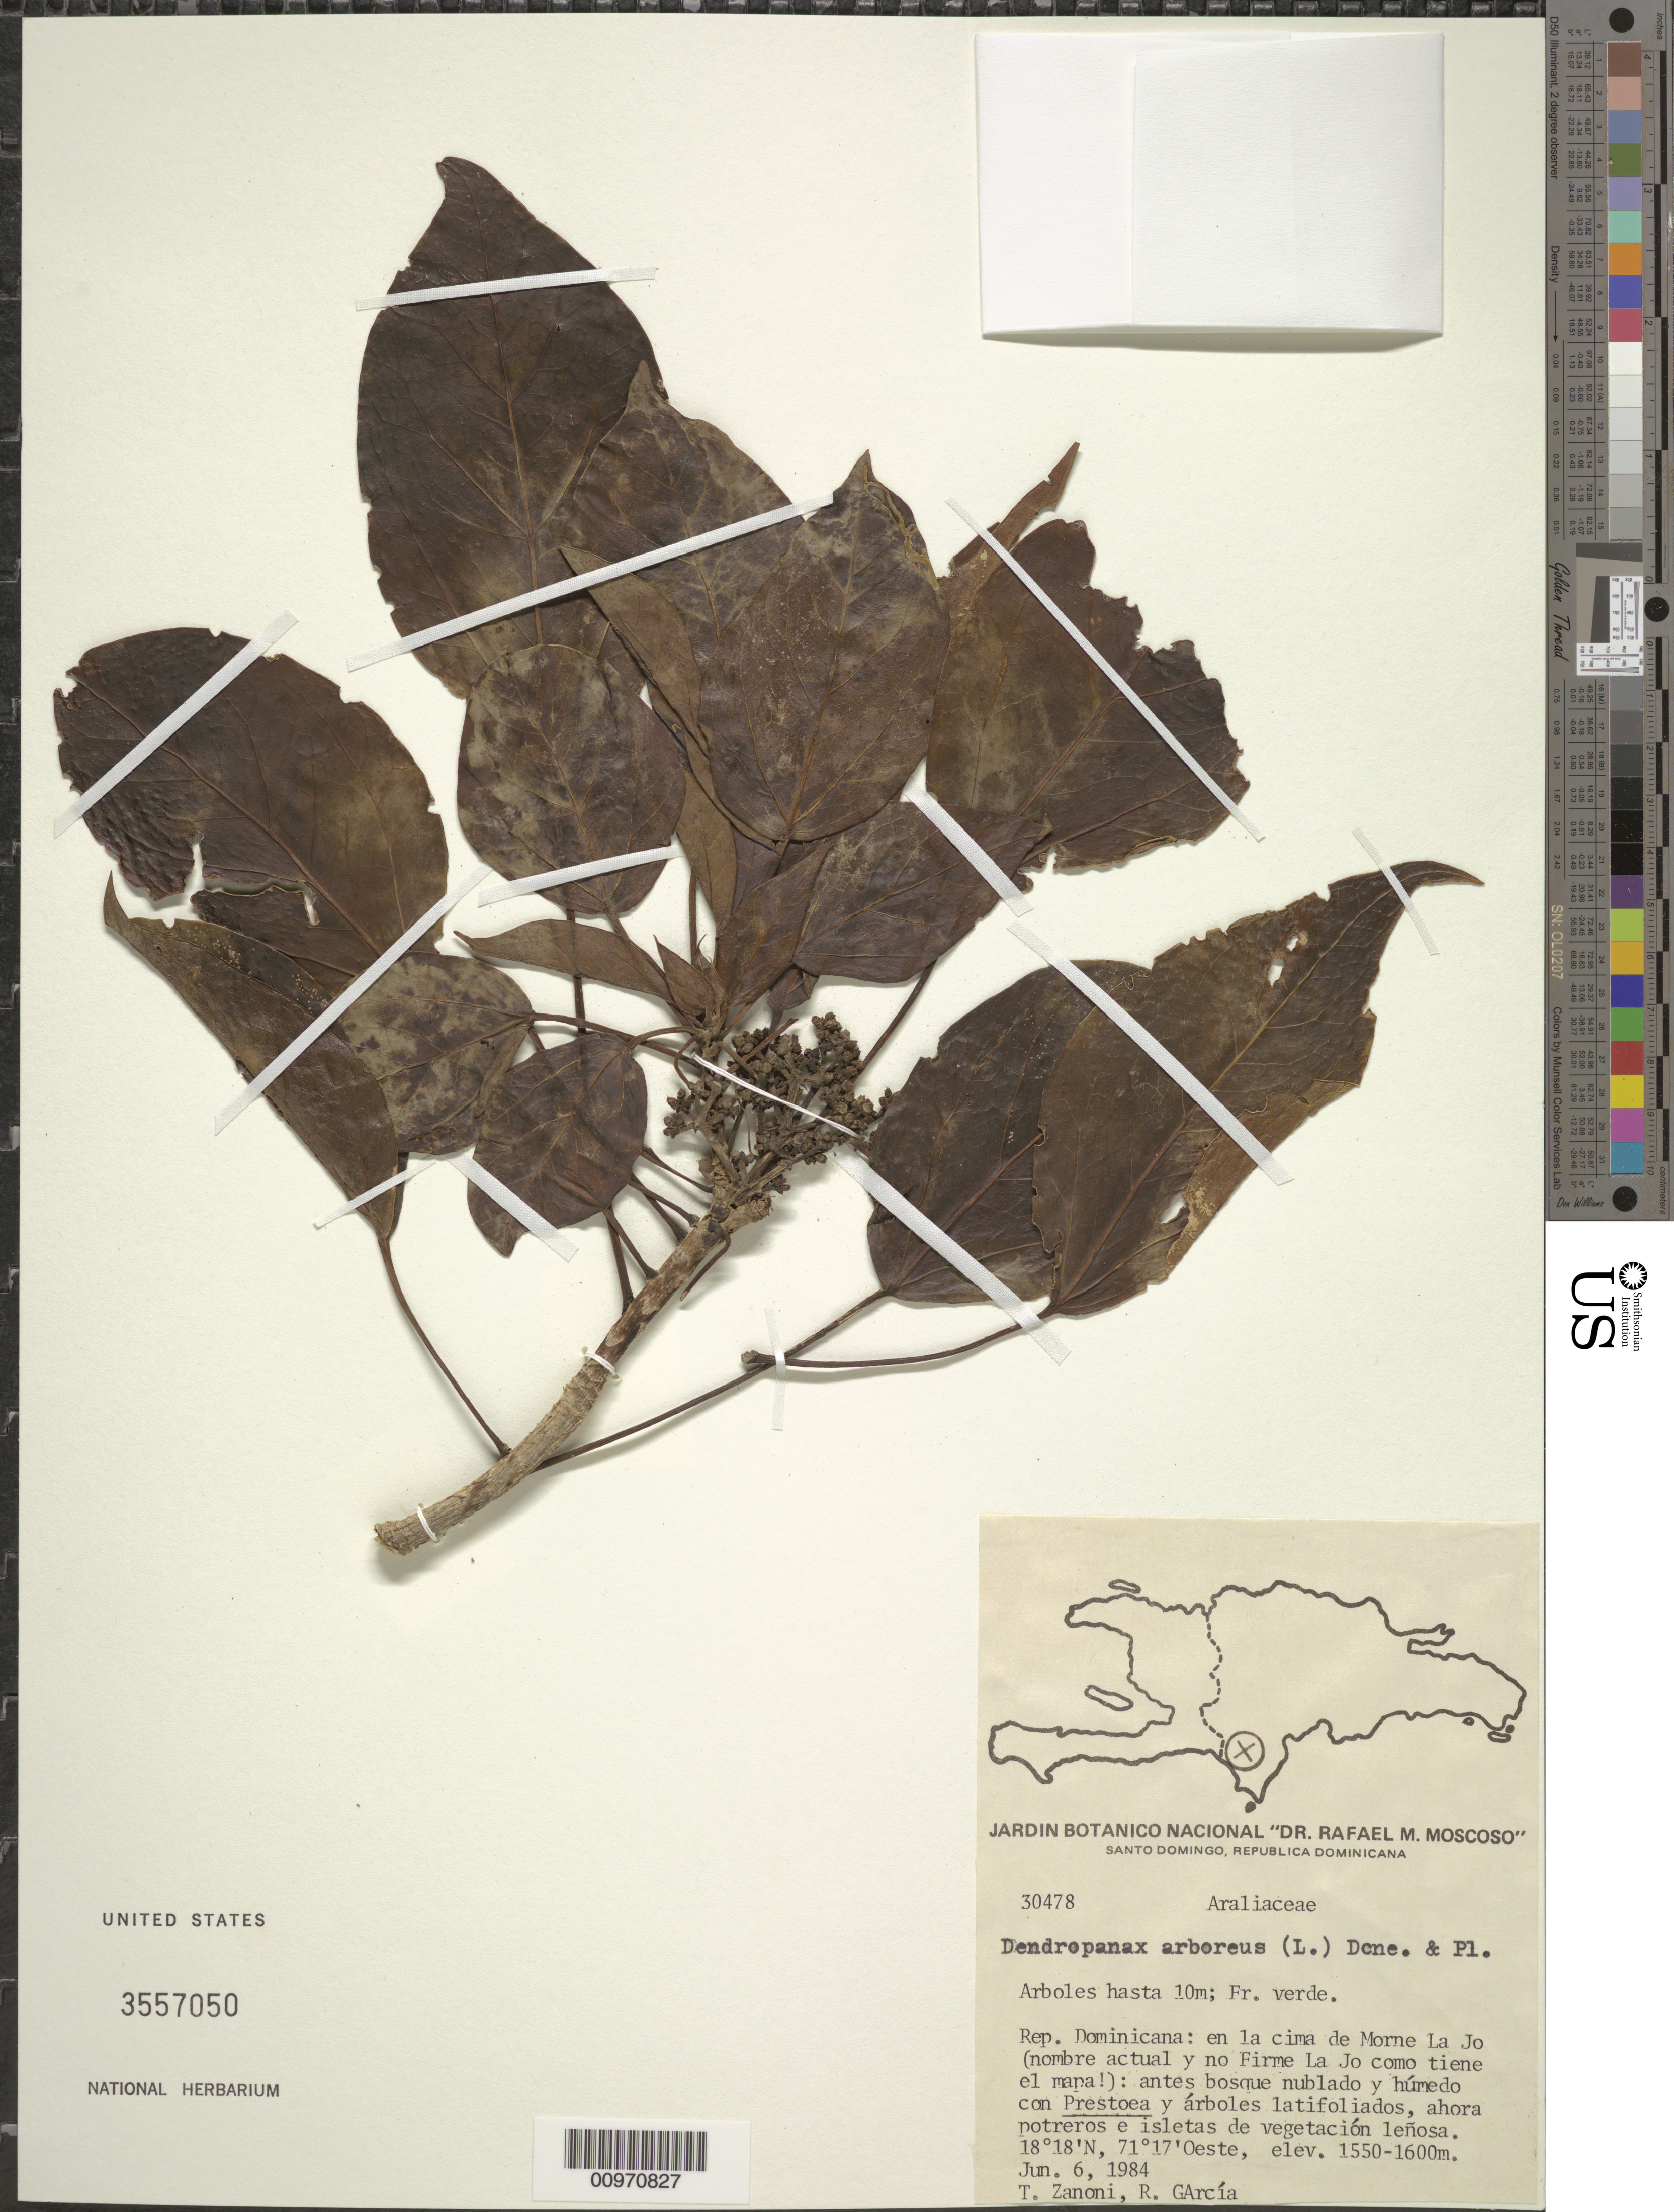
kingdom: Plantae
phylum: Tracheophyta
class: Magnoliopsida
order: Apiales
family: Araliaceae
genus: Dendropanax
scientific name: Dendropanax arboreus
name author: (L.) Decne. & Planch.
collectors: T. A. Zanoni & R. G. García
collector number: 30478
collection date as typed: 06 Jun 1984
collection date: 1984-06-06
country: Dominican Republic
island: Hispaniola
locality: En la cima de Morne La Jo (monbre actual y no Firme La Jo como tiene el mapa!)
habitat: Antes bosque nublado y húmedo con Prestoea y áboles latifoliados, ahora notreros e isletas de vegetación leñosa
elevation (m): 1550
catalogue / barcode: US 3557050